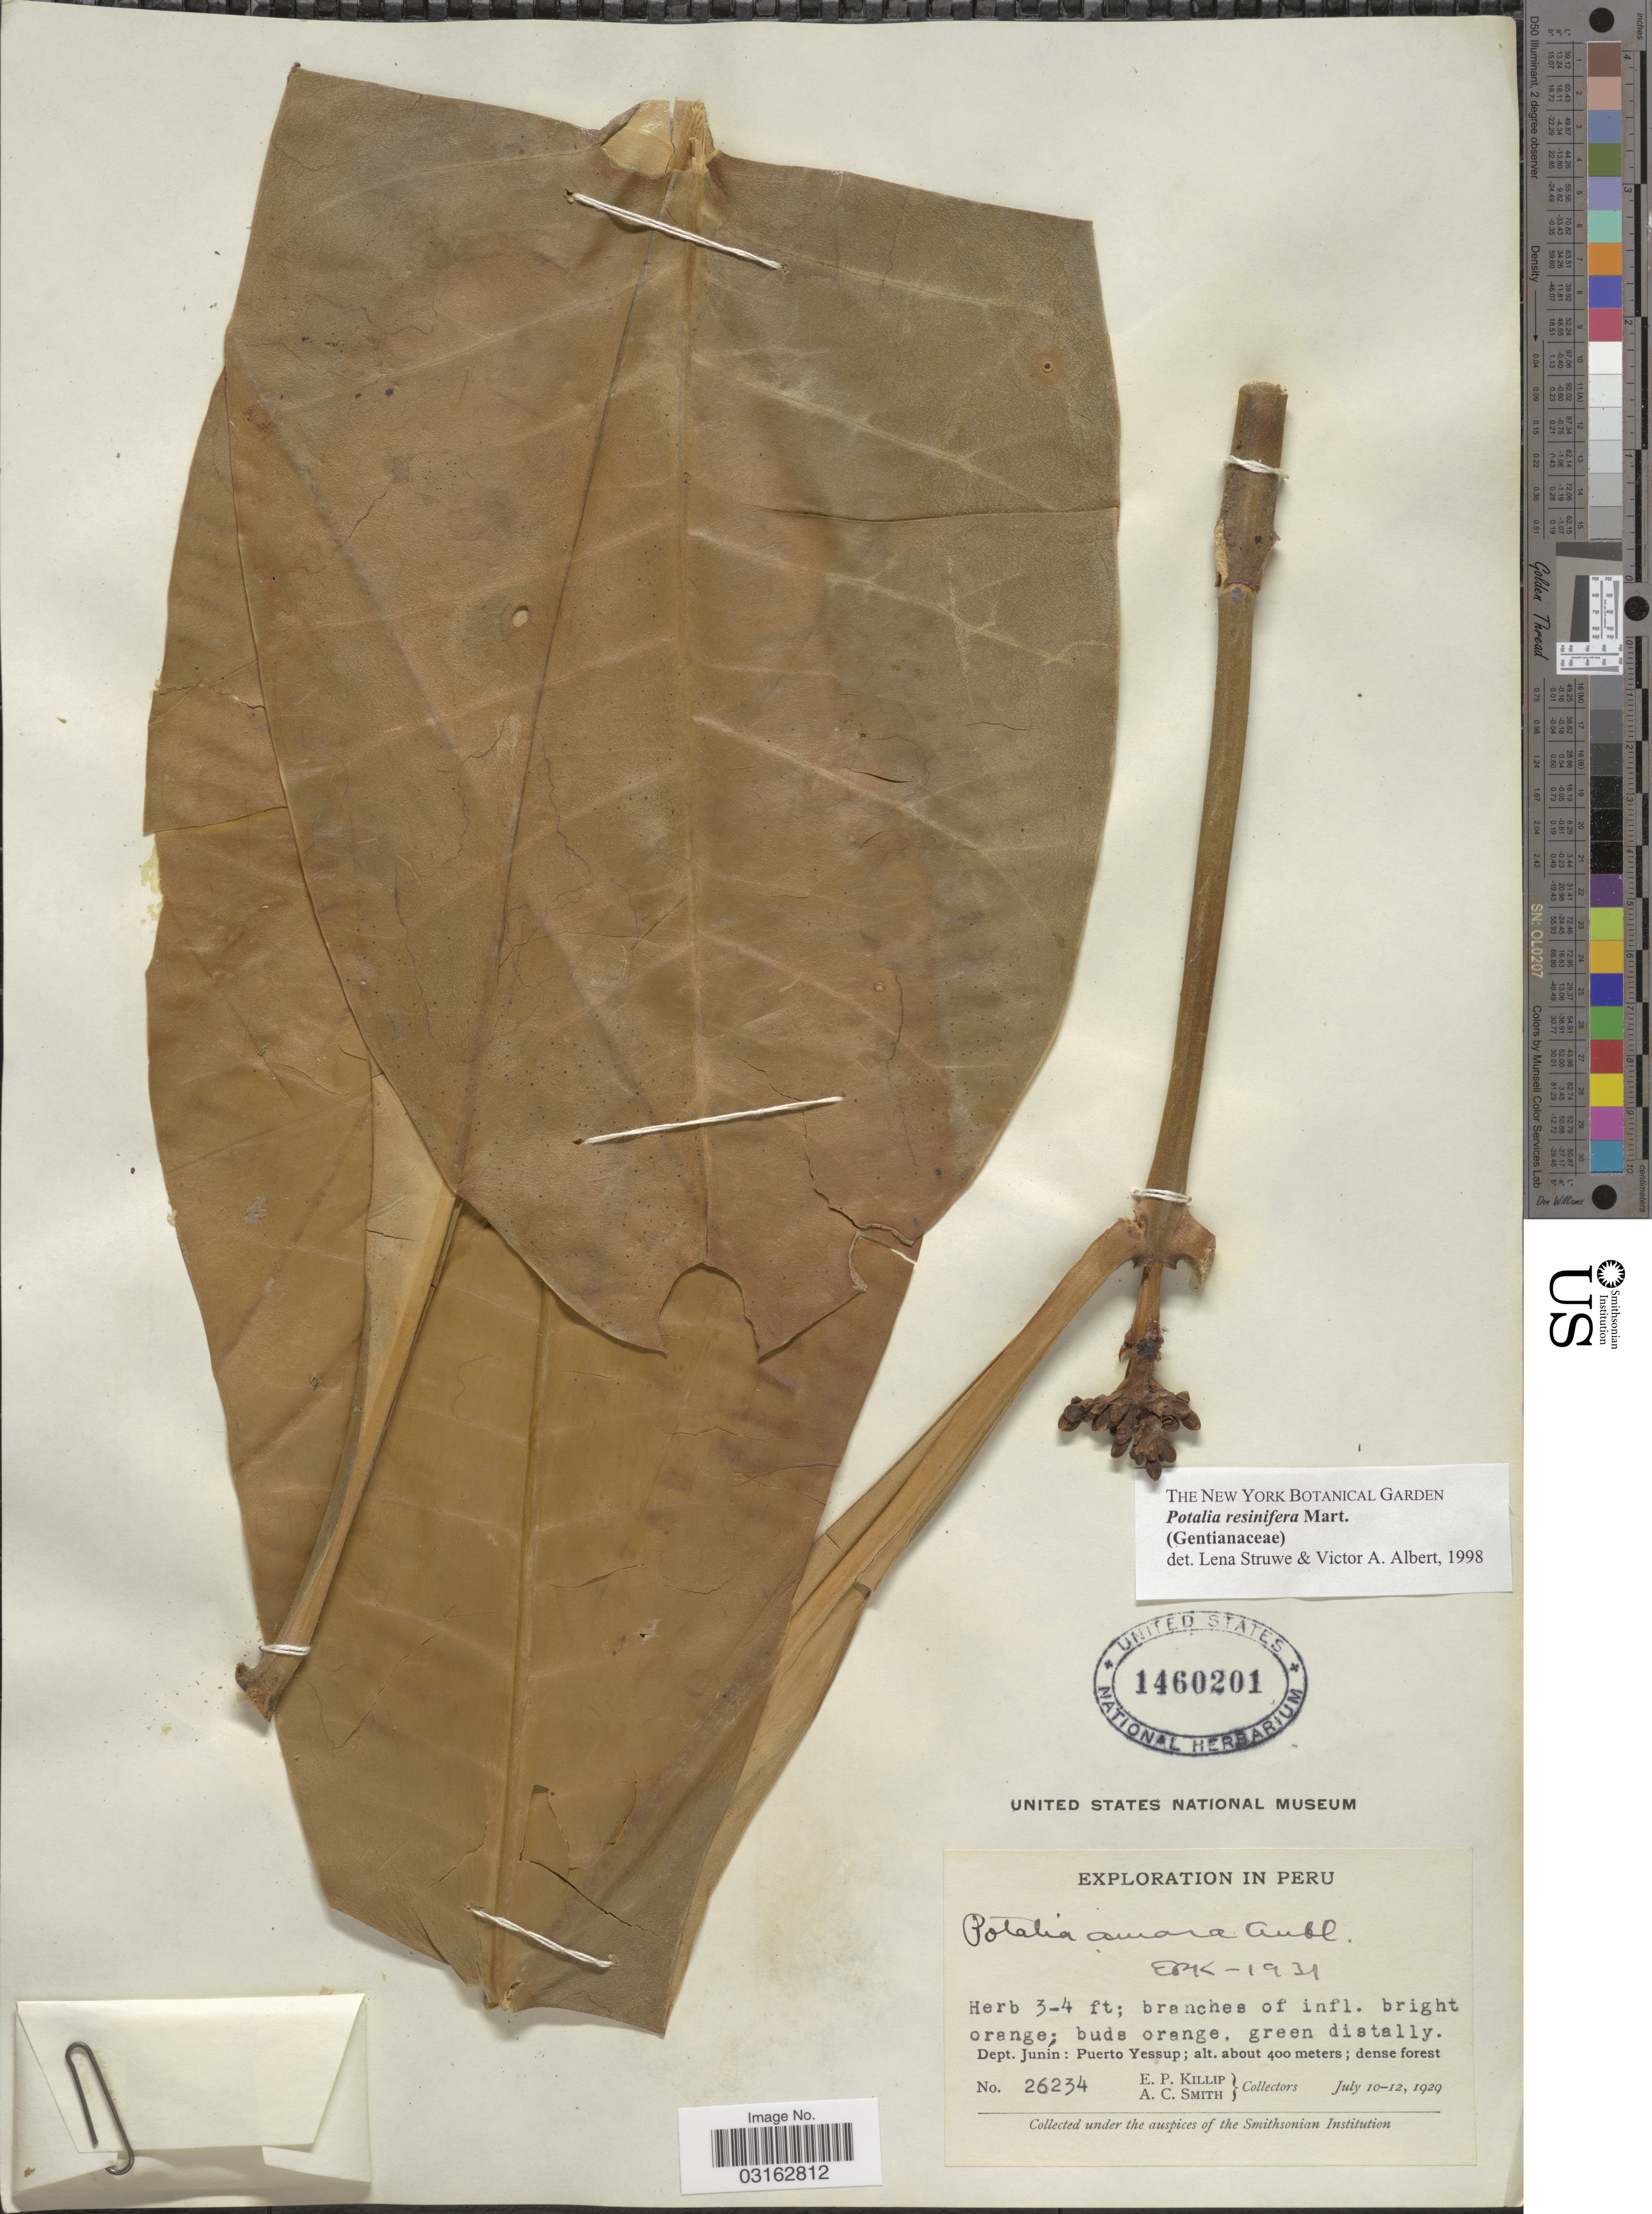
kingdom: Plantae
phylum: Tracheophyta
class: Magnoliopsida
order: Gentianales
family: Gentianaceae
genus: Potalia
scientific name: Potalia resinifera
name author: Mart.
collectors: E. P. Killip & A. C. Smith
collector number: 26234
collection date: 1929-07-10/1929-07-12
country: Peru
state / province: Junín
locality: Dept. Junín: Puerto Yessup.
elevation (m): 400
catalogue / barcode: US 1460201